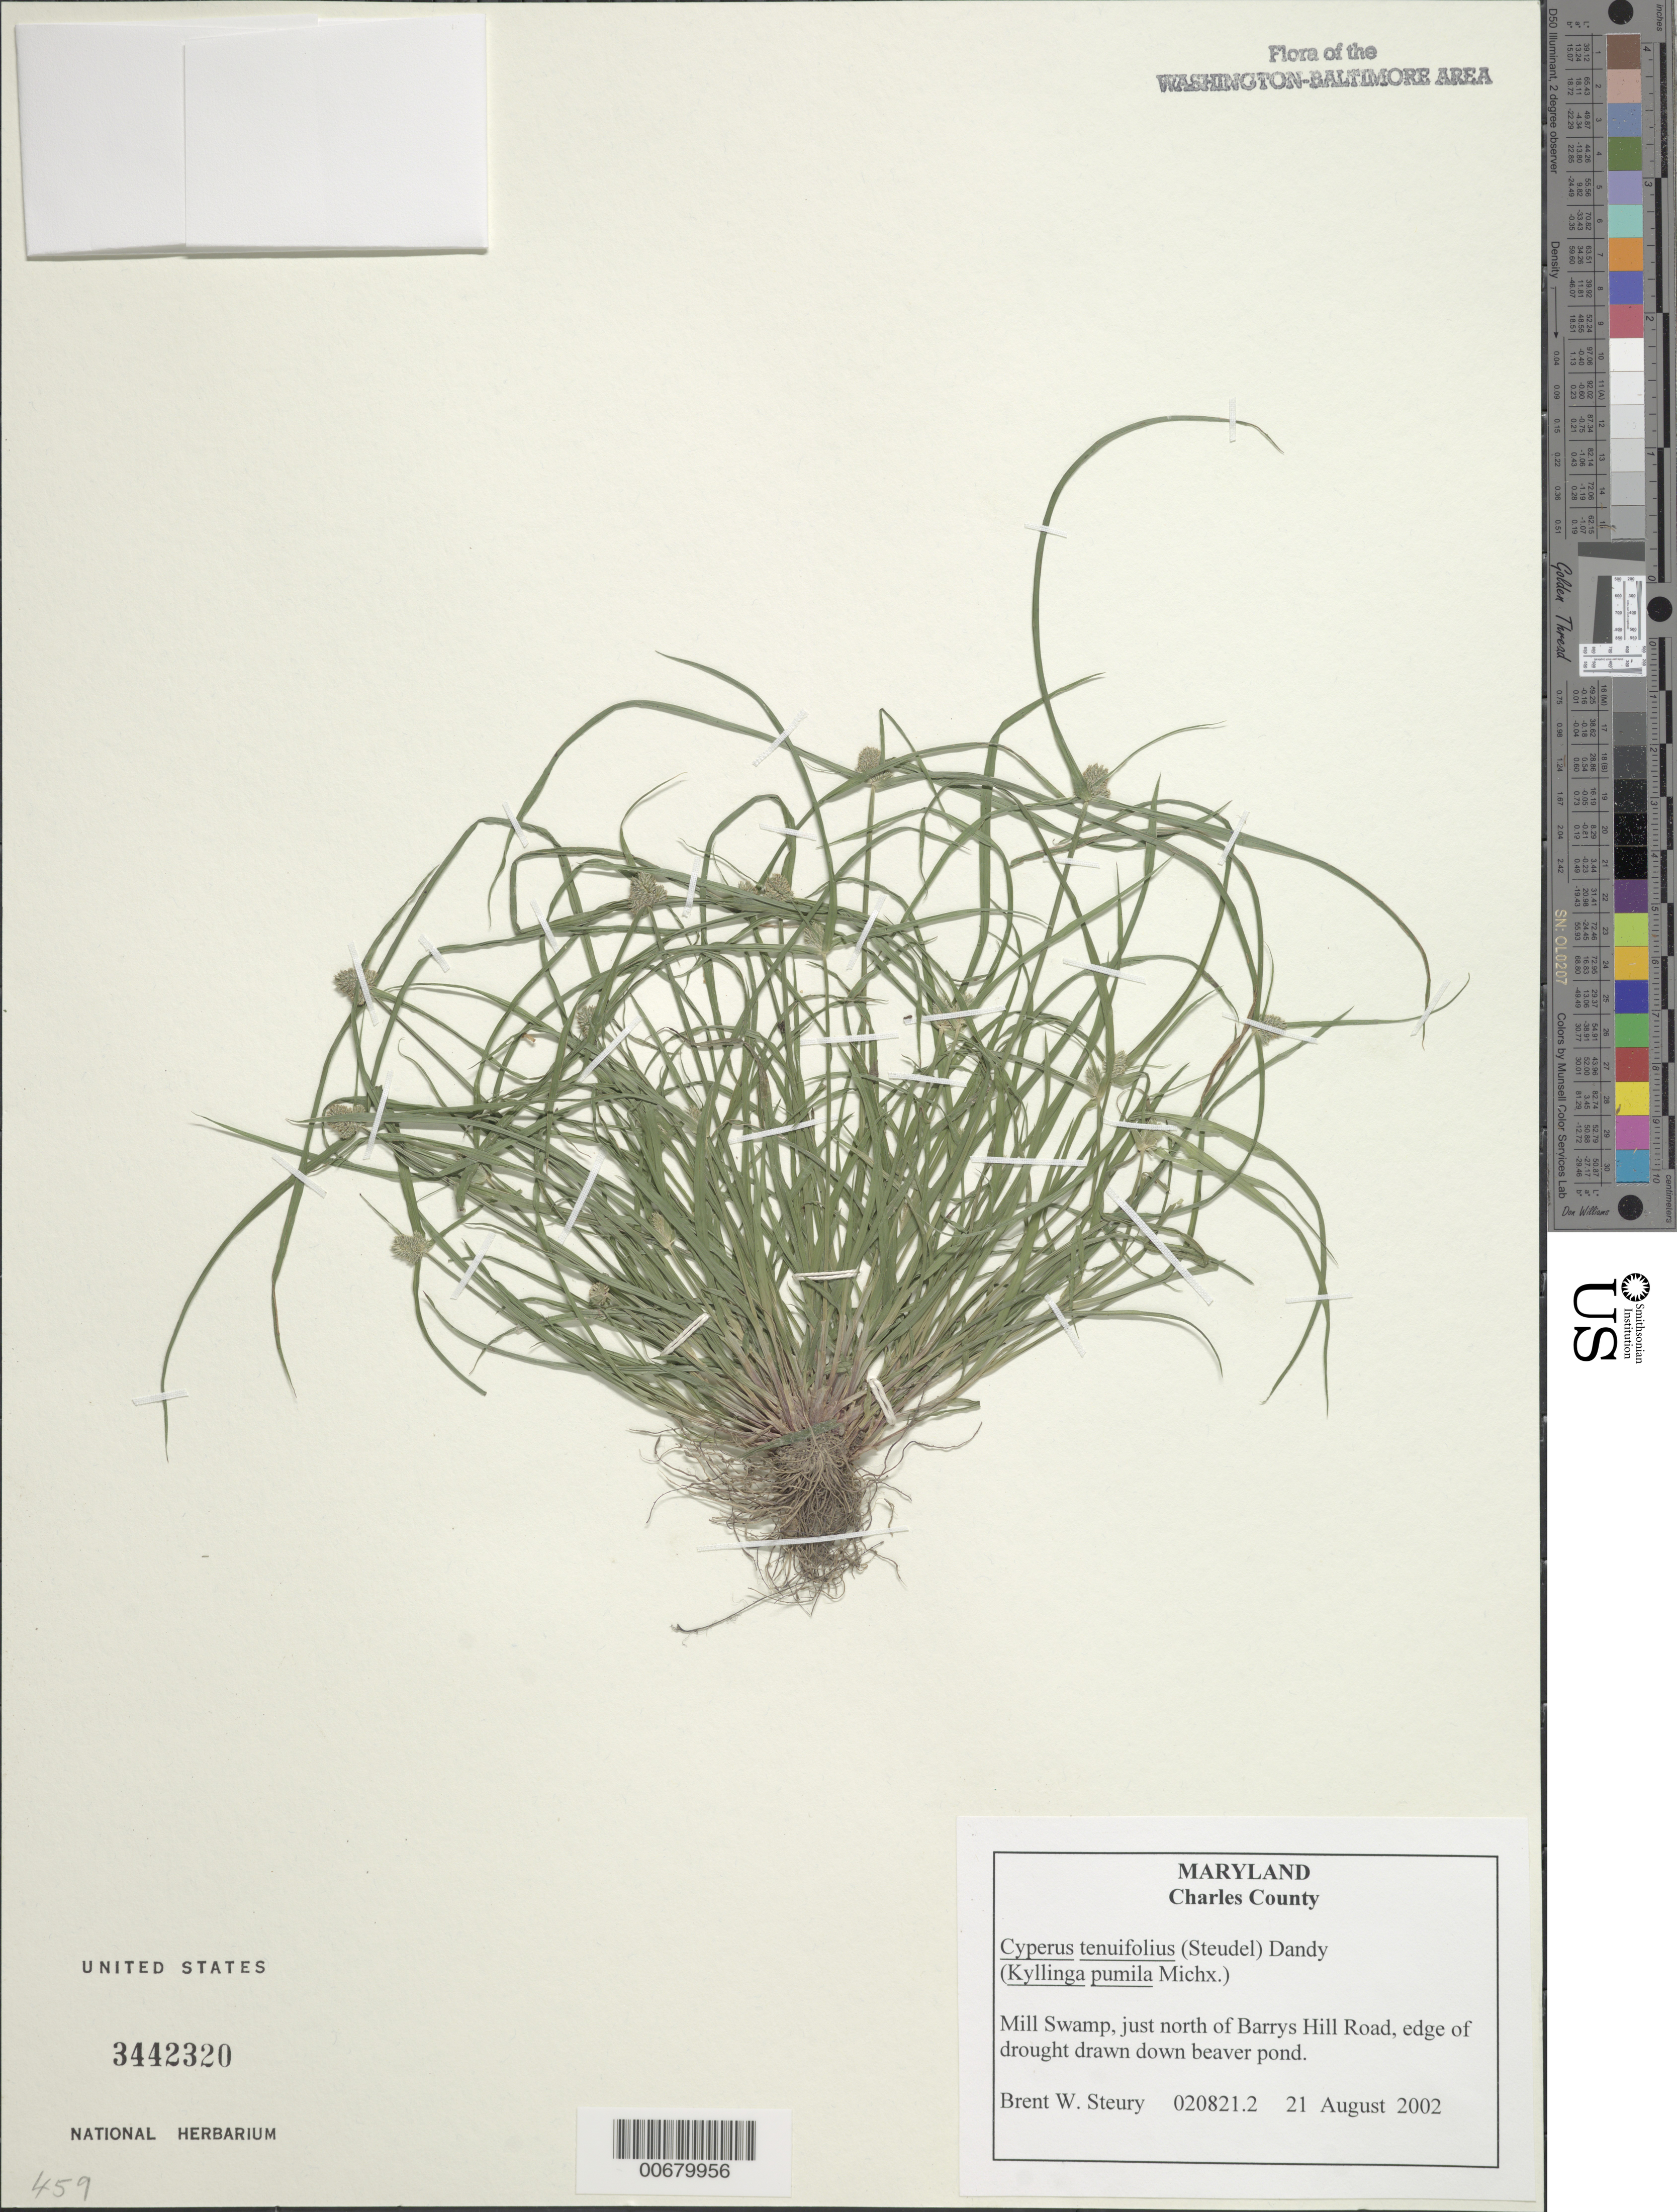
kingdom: Plantae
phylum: Tracheophyta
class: Liliopsida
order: Poales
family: Cyperaceae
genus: Cyperus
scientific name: Cyperus hortensis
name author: (Salzm. ex Steud.) Dorr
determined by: Strong, M. T., (US), Smithsonian Institution - National Museum of Natural History (UNITED STATES)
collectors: B. Steury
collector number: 020821.2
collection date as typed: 21 August 2002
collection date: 2002-08-21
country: United States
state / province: Maryland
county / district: Charles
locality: Mill Swamp, just north of Barrys Hill Road.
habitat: edge of draught down beaver pond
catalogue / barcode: US 3442320